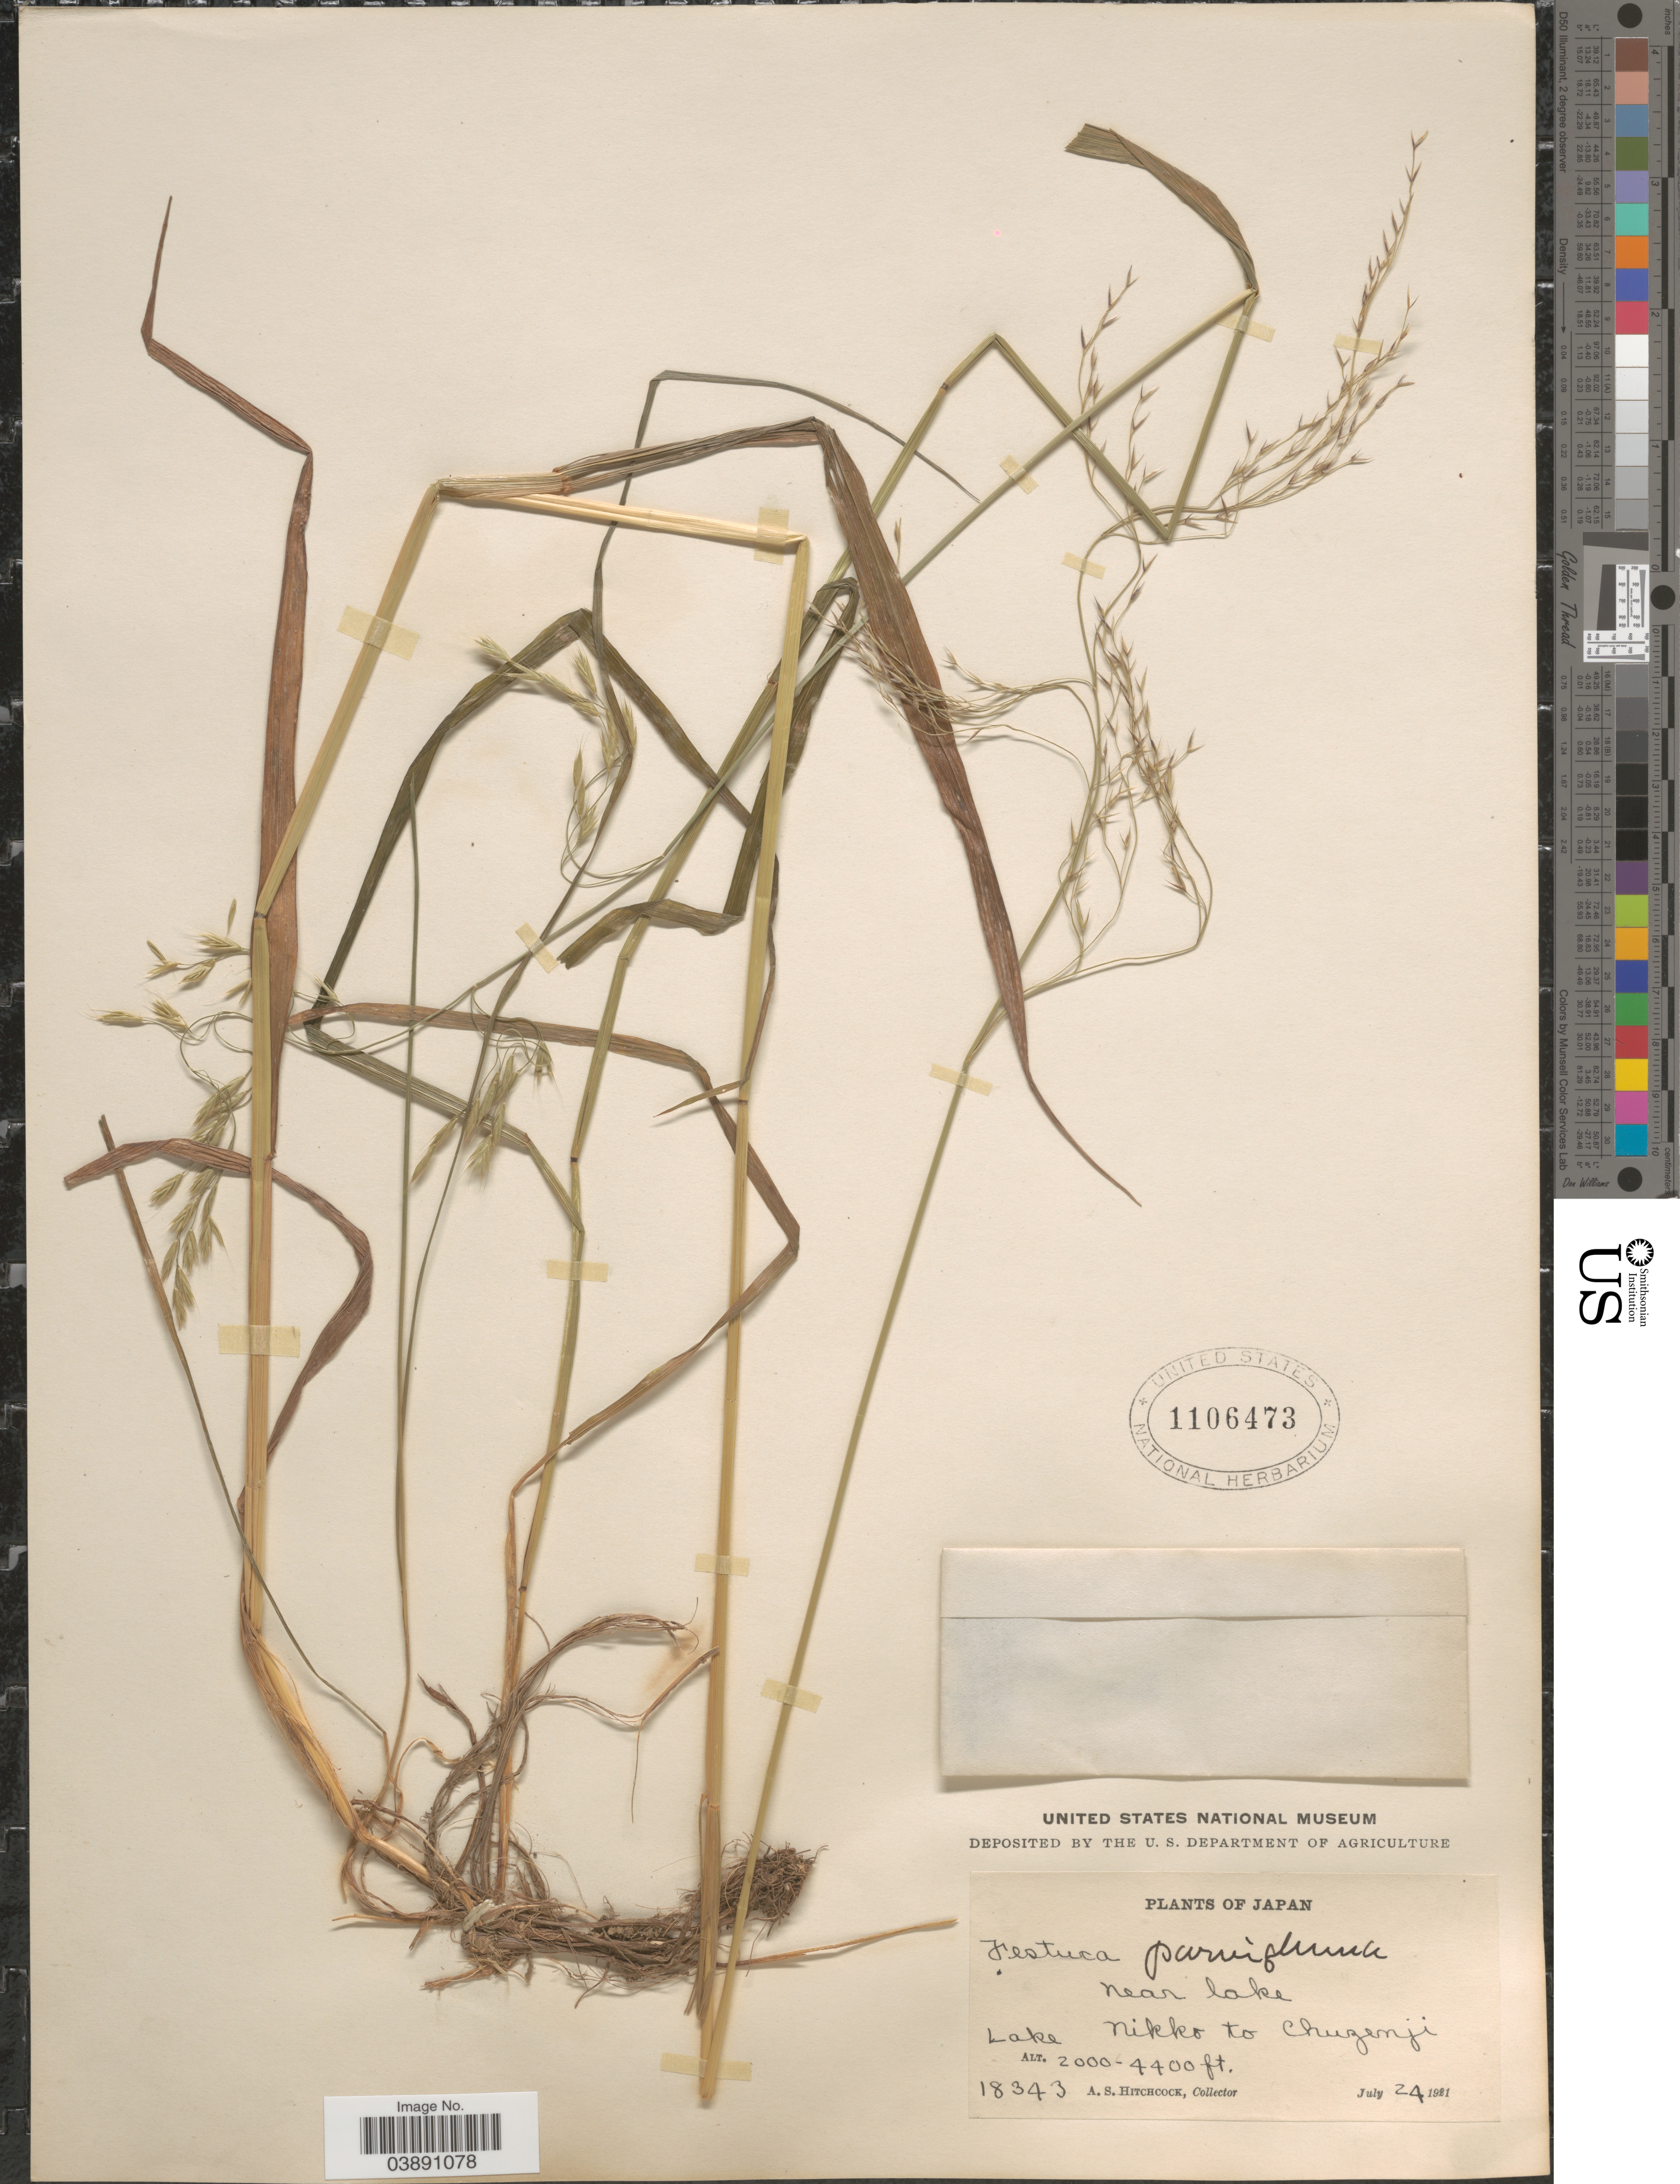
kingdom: Plantae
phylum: Tracheophyta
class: Liliopsida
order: Poales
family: Poaceae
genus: Festuca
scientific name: Festuca parvigluma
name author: Steud.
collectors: A. S. Hitchcock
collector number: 18343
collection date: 1921-07-24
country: Japan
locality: Near lake. Nikko to Chuzenji Lake.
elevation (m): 610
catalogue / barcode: US 1106473